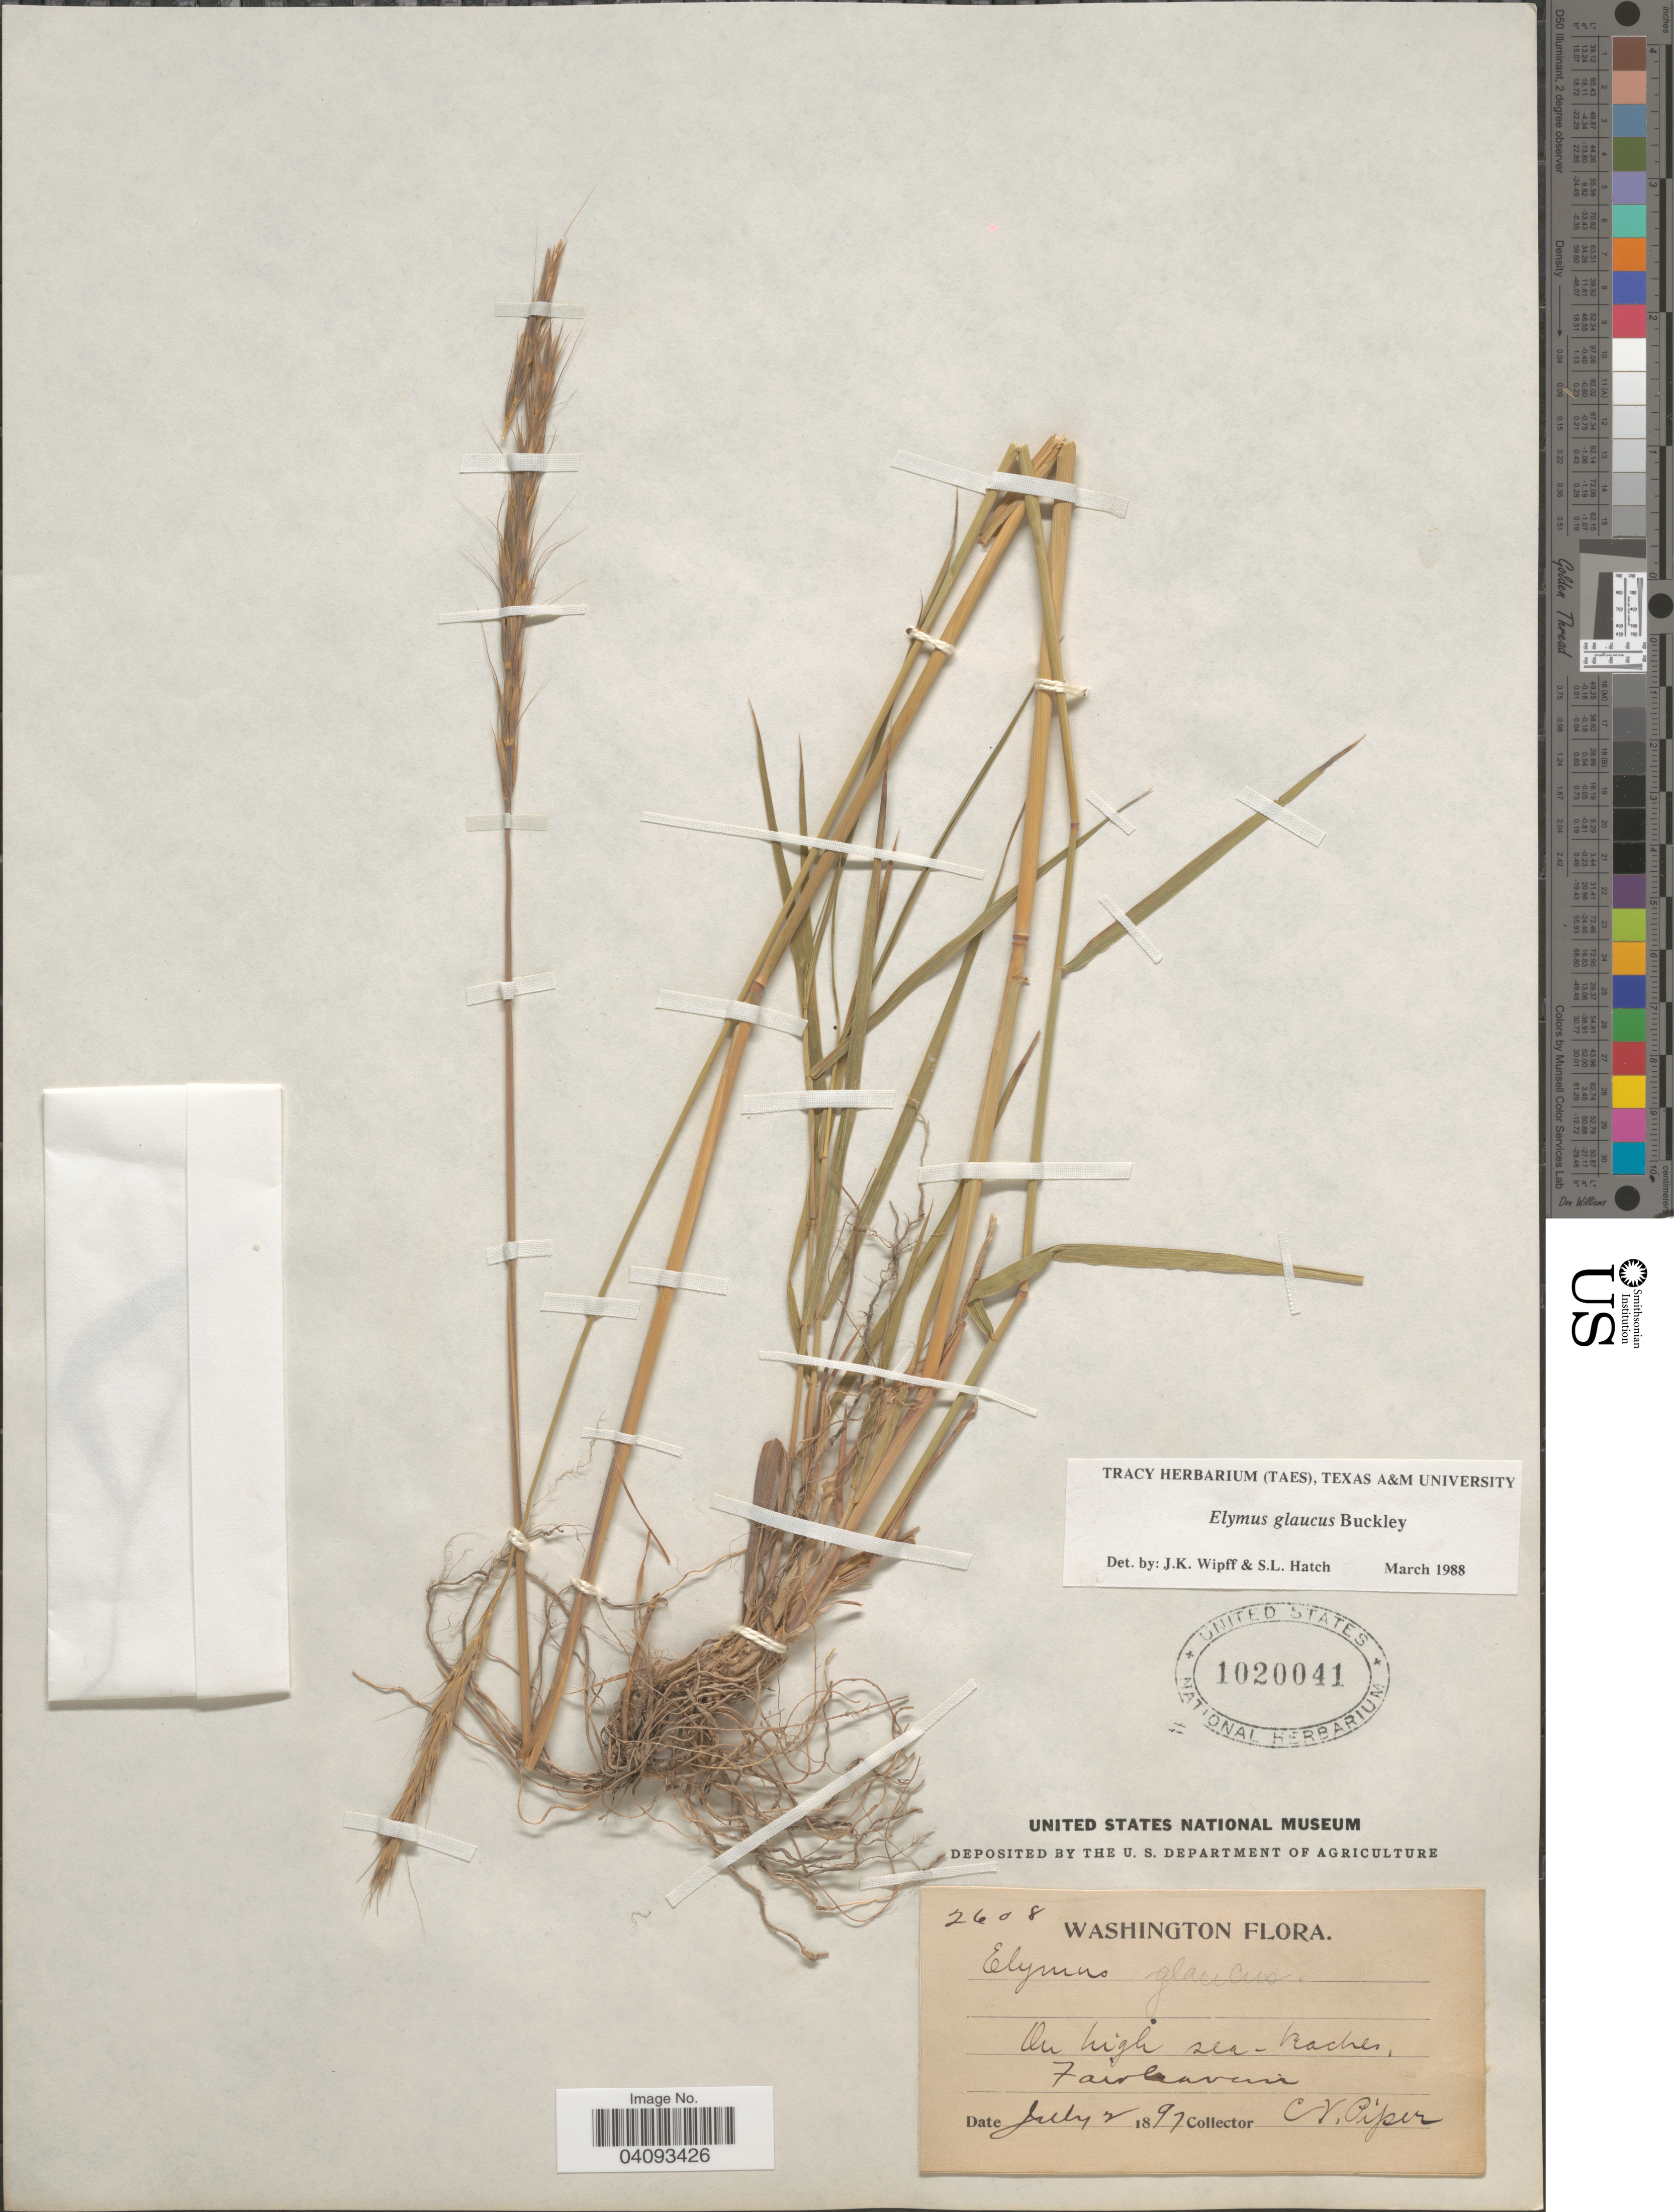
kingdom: Plantae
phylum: Tracheophyta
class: Liliopsida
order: Poales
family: Poaceae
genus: Elymus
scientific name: Elymus glaucus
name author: Buckley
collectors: C. V. Piper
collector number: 2608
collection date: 1897-07-02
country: United States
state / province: Washington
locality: On high sea-beaches. Fairhaven.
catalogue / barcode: US 1020041